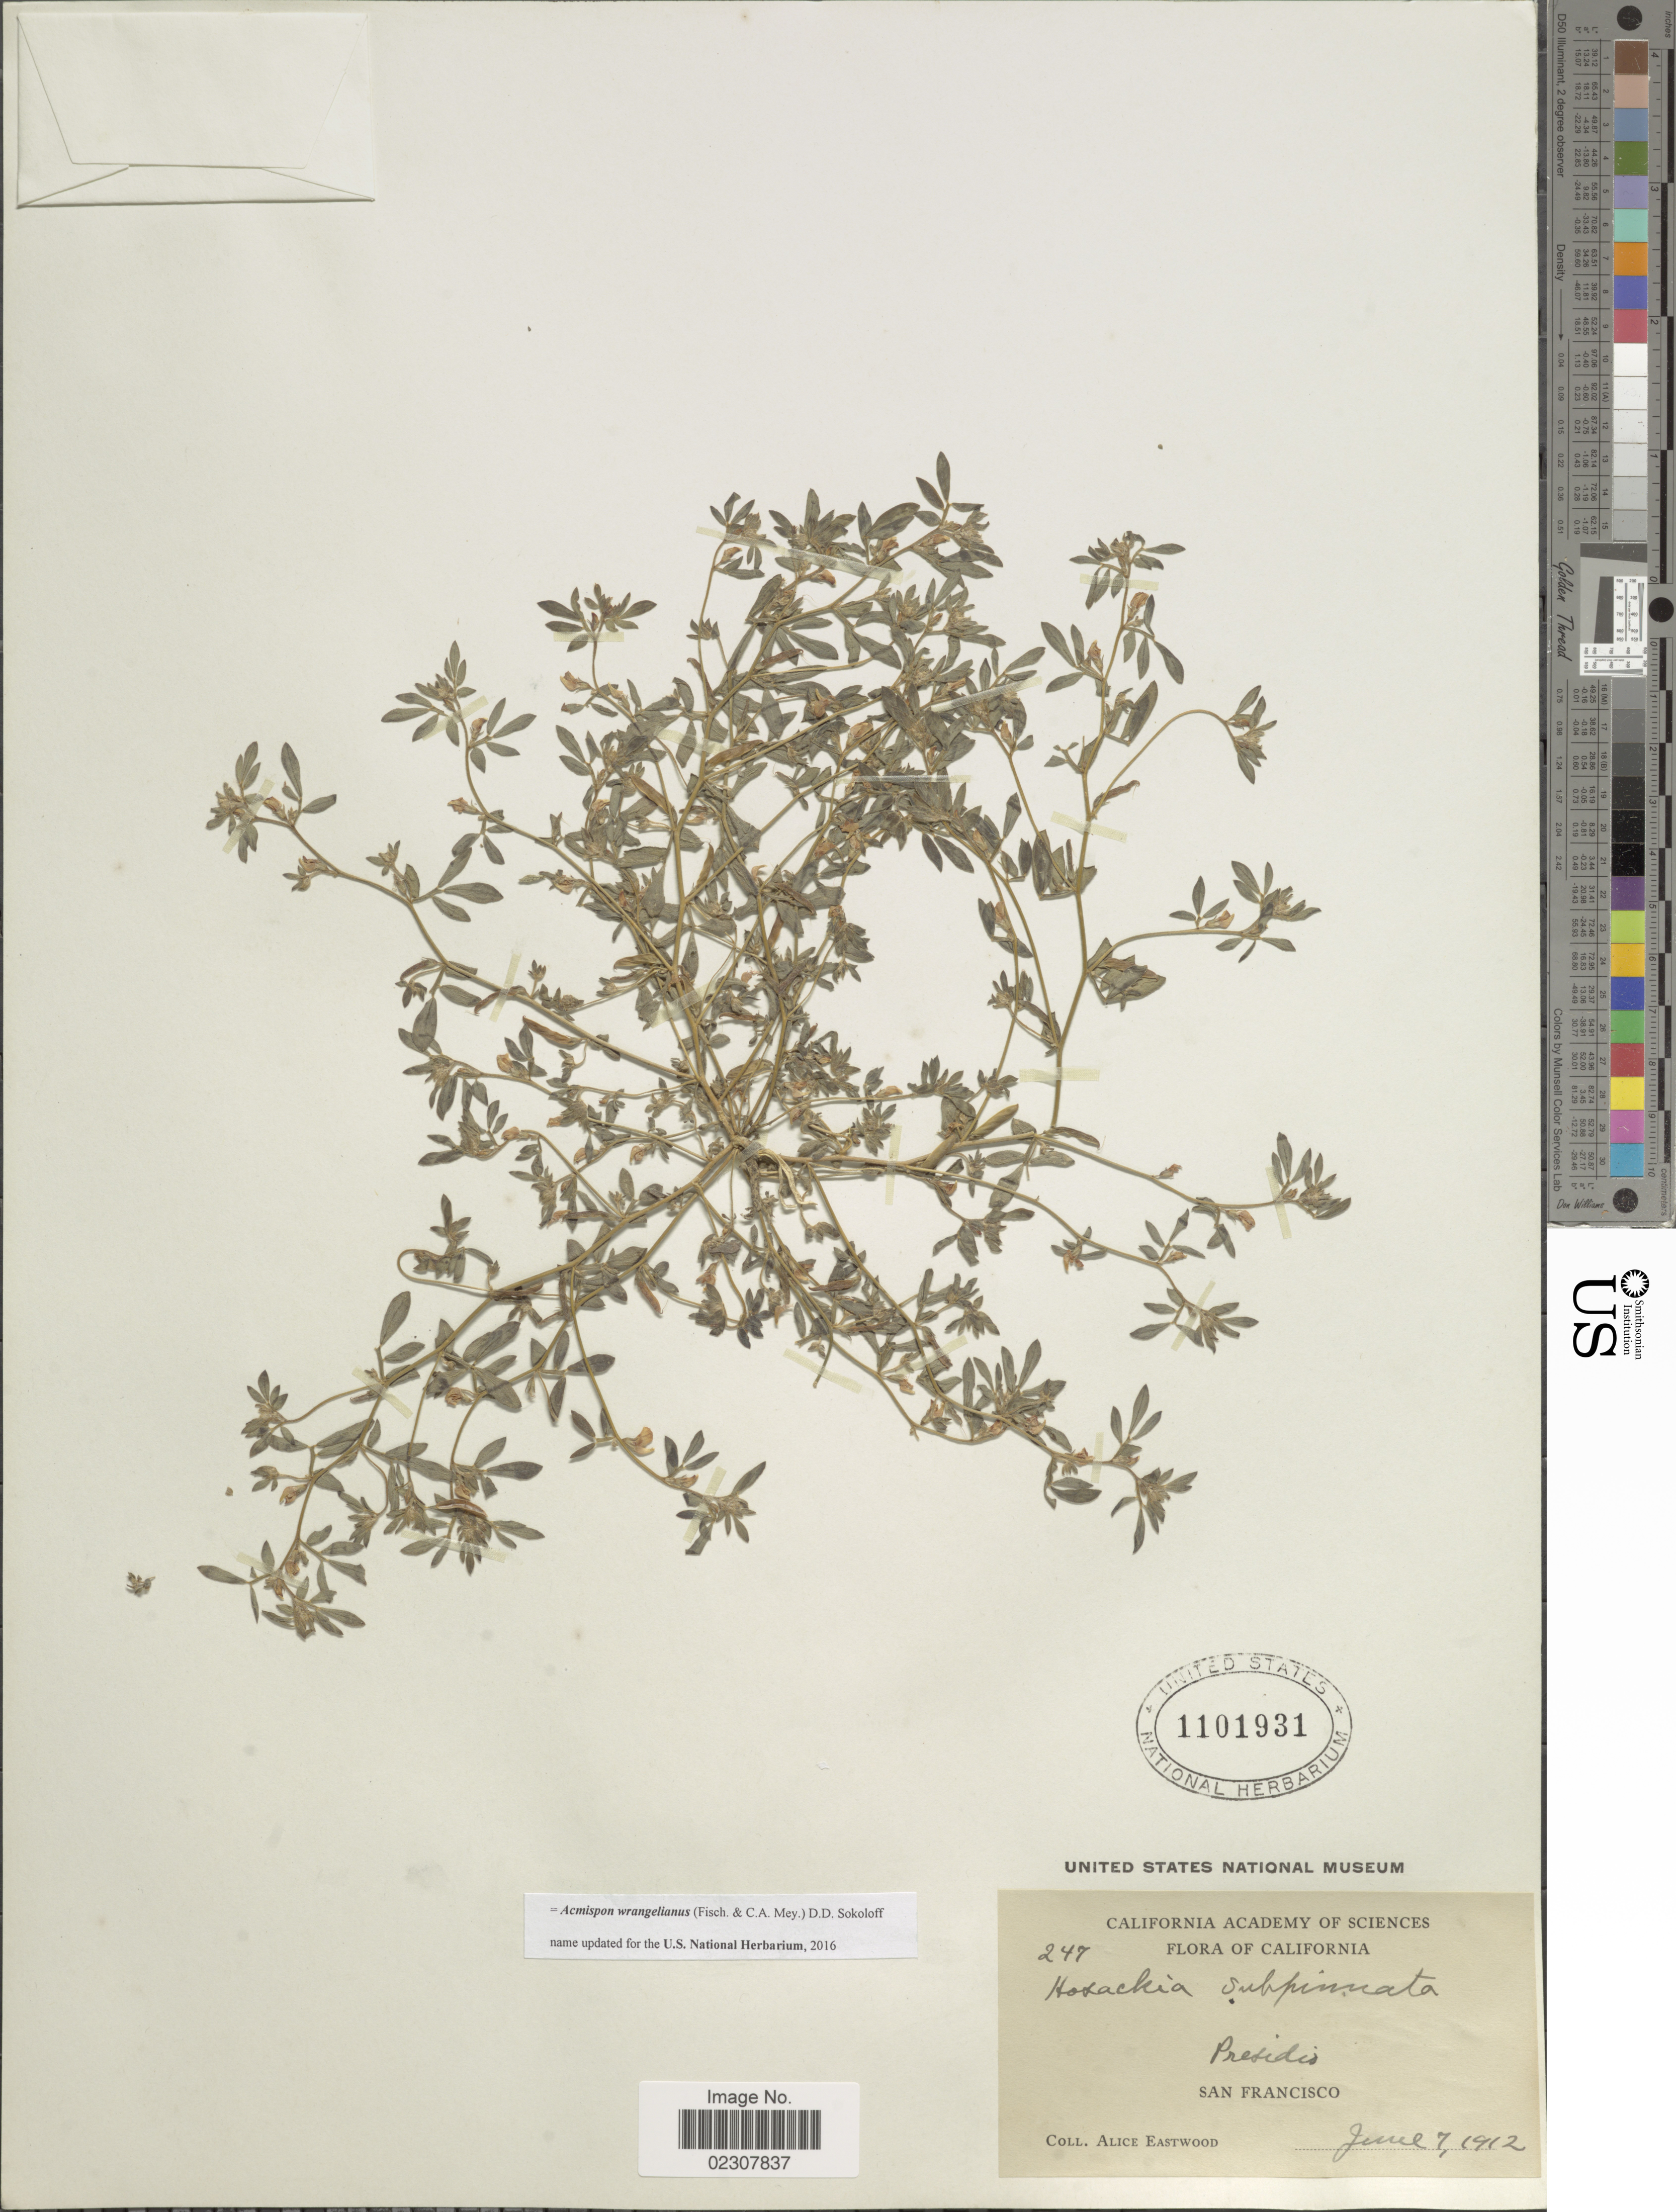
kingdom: Plantae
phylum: Tracheophyta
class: Magnoliopsida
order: Fabales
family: Fabaceae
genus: Acmispon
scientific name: Acmispon wrangelianus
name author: (Fisch. & C.A. Mey.) D.D. Sokoloff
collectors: A. Eastwood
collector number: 247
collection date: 1912-06-07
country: United States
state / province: California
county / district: San Francisco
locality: Presidio, San Francisco.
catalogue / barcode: US 1101931